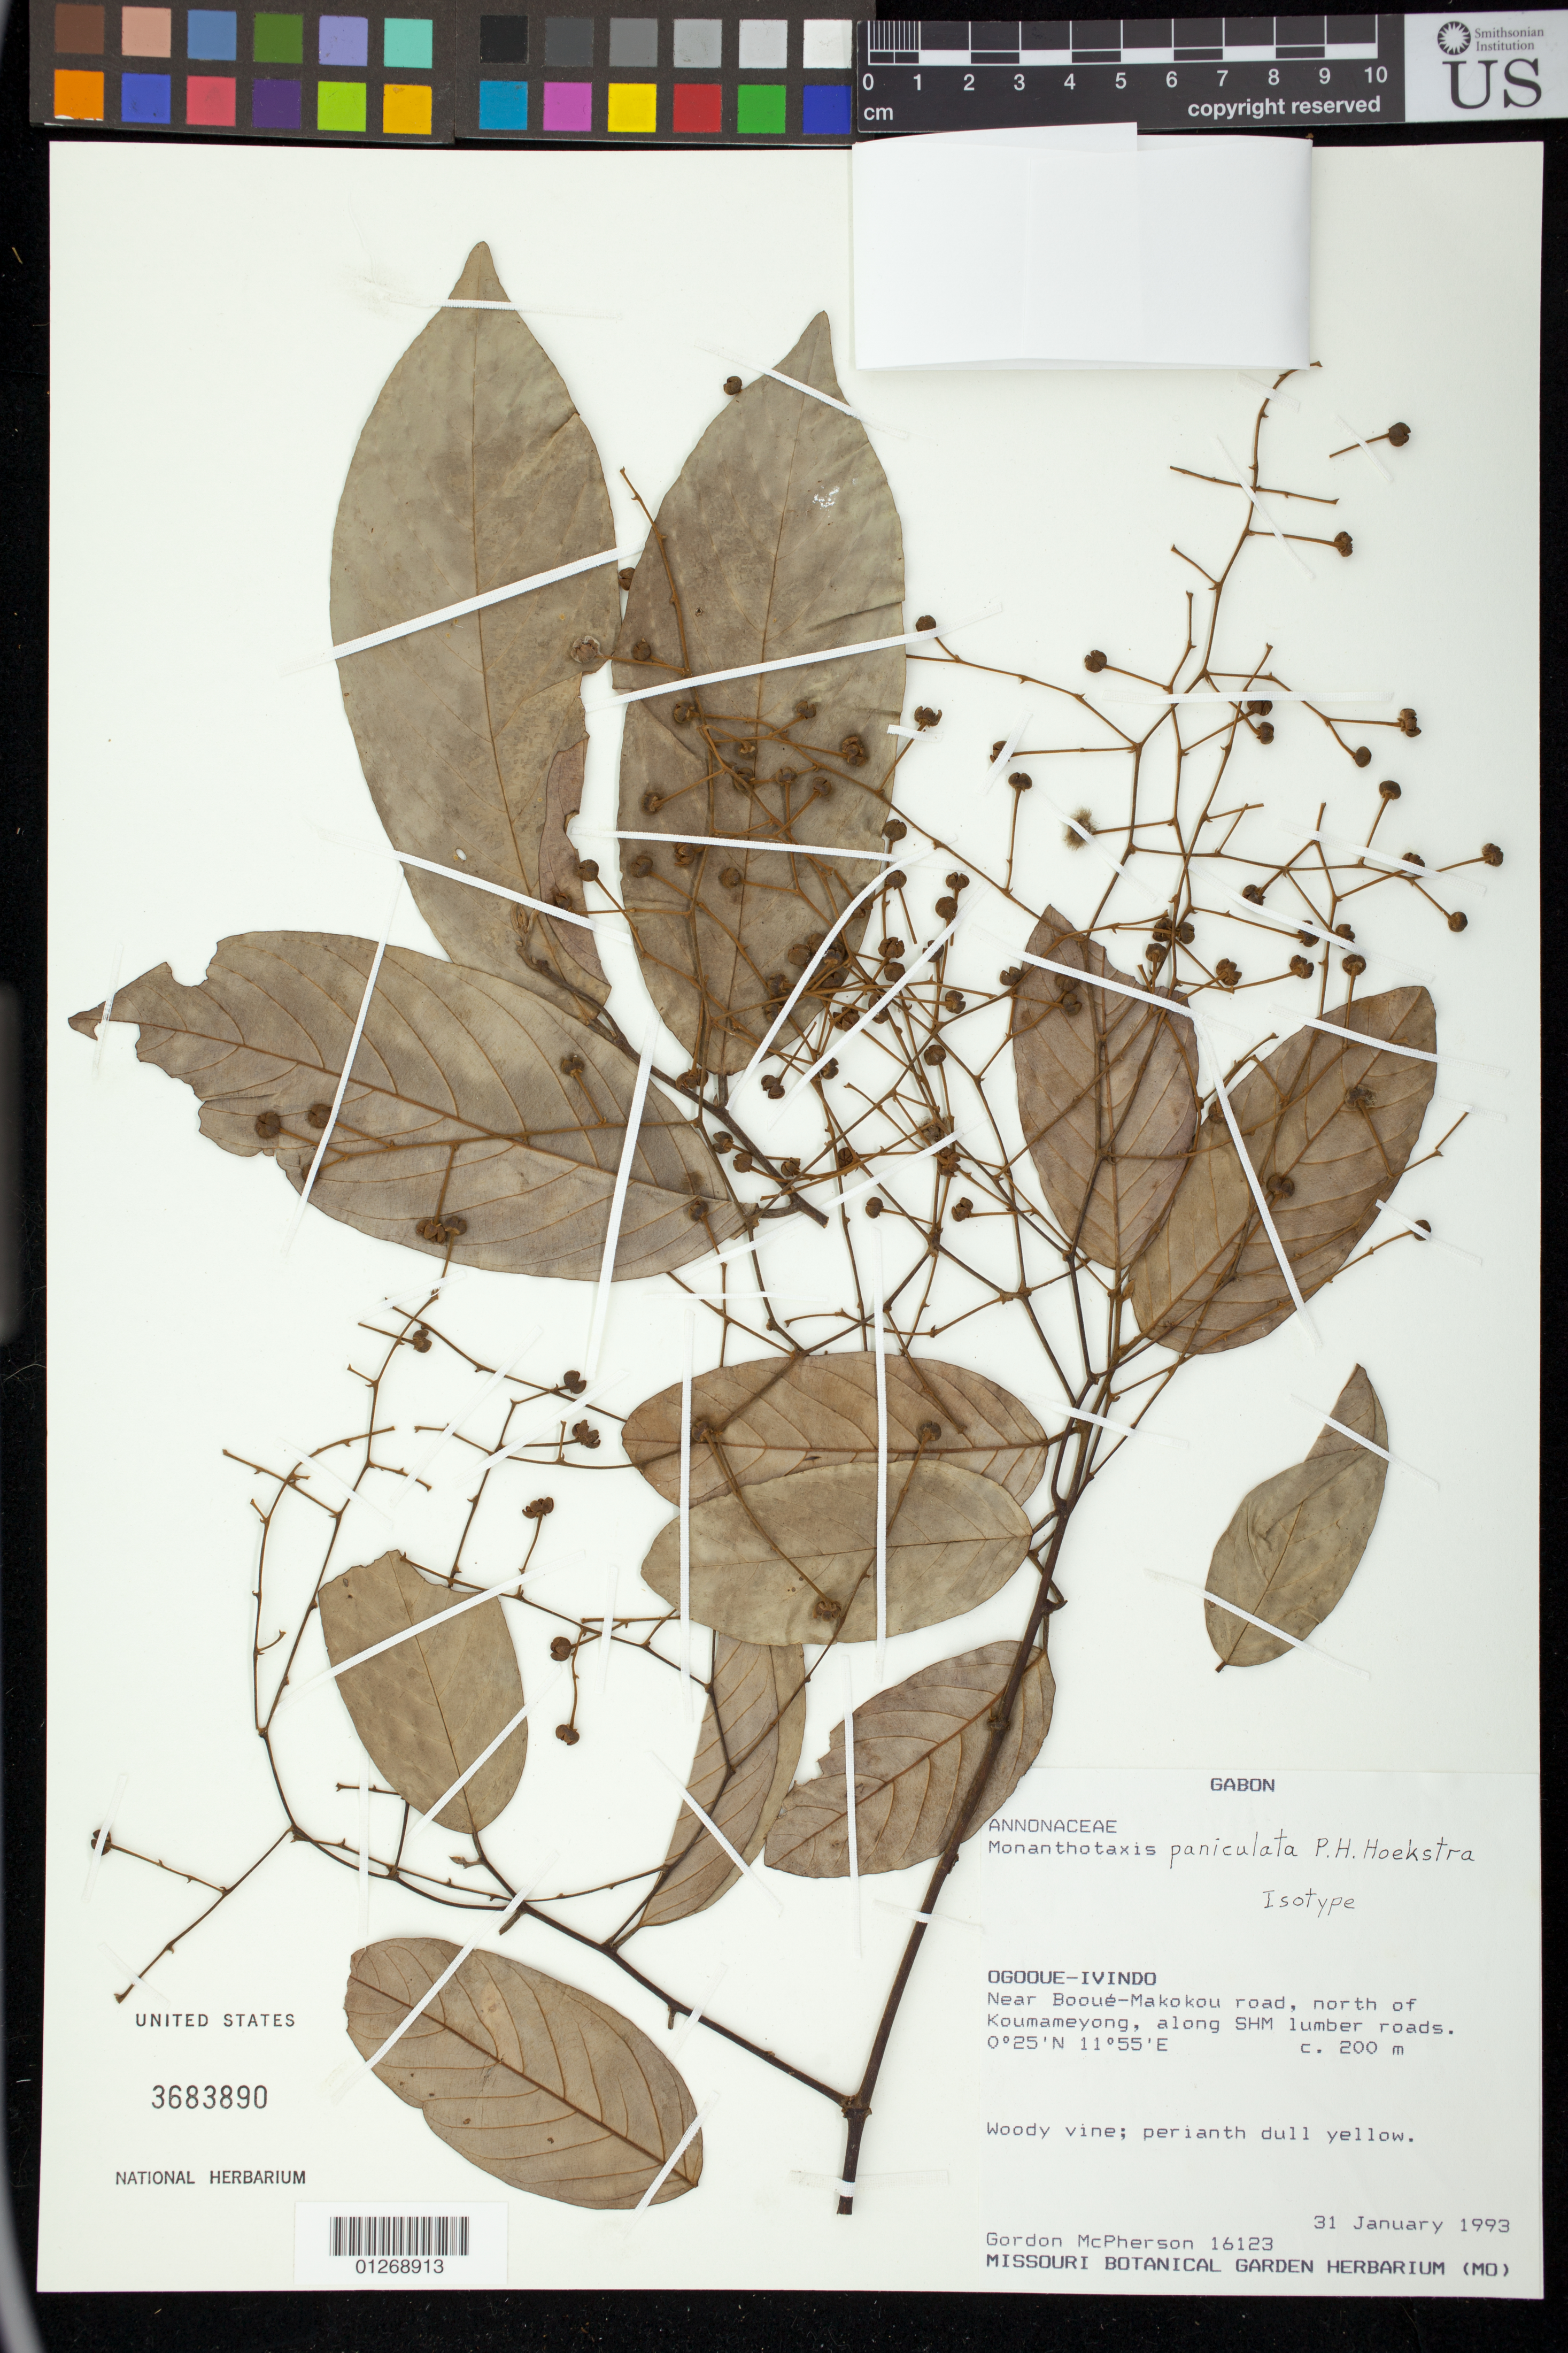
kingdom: Plantae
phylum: Tracheophyta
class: Magnoliopsida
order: Magnoliales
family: Annonaceae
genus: Monanthotaxis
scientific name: Monanthotaxis paniculata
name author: P.H. Hoekstra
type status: Isotype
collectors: G. D. McPherson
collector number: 16123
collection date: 1993-01-31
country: Gabon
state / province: Ogooue-Ivindo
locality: Near Booué - Makokou road, north of Koumameyong, along SHM lumber roads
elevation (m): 200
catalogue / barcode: US 3683890